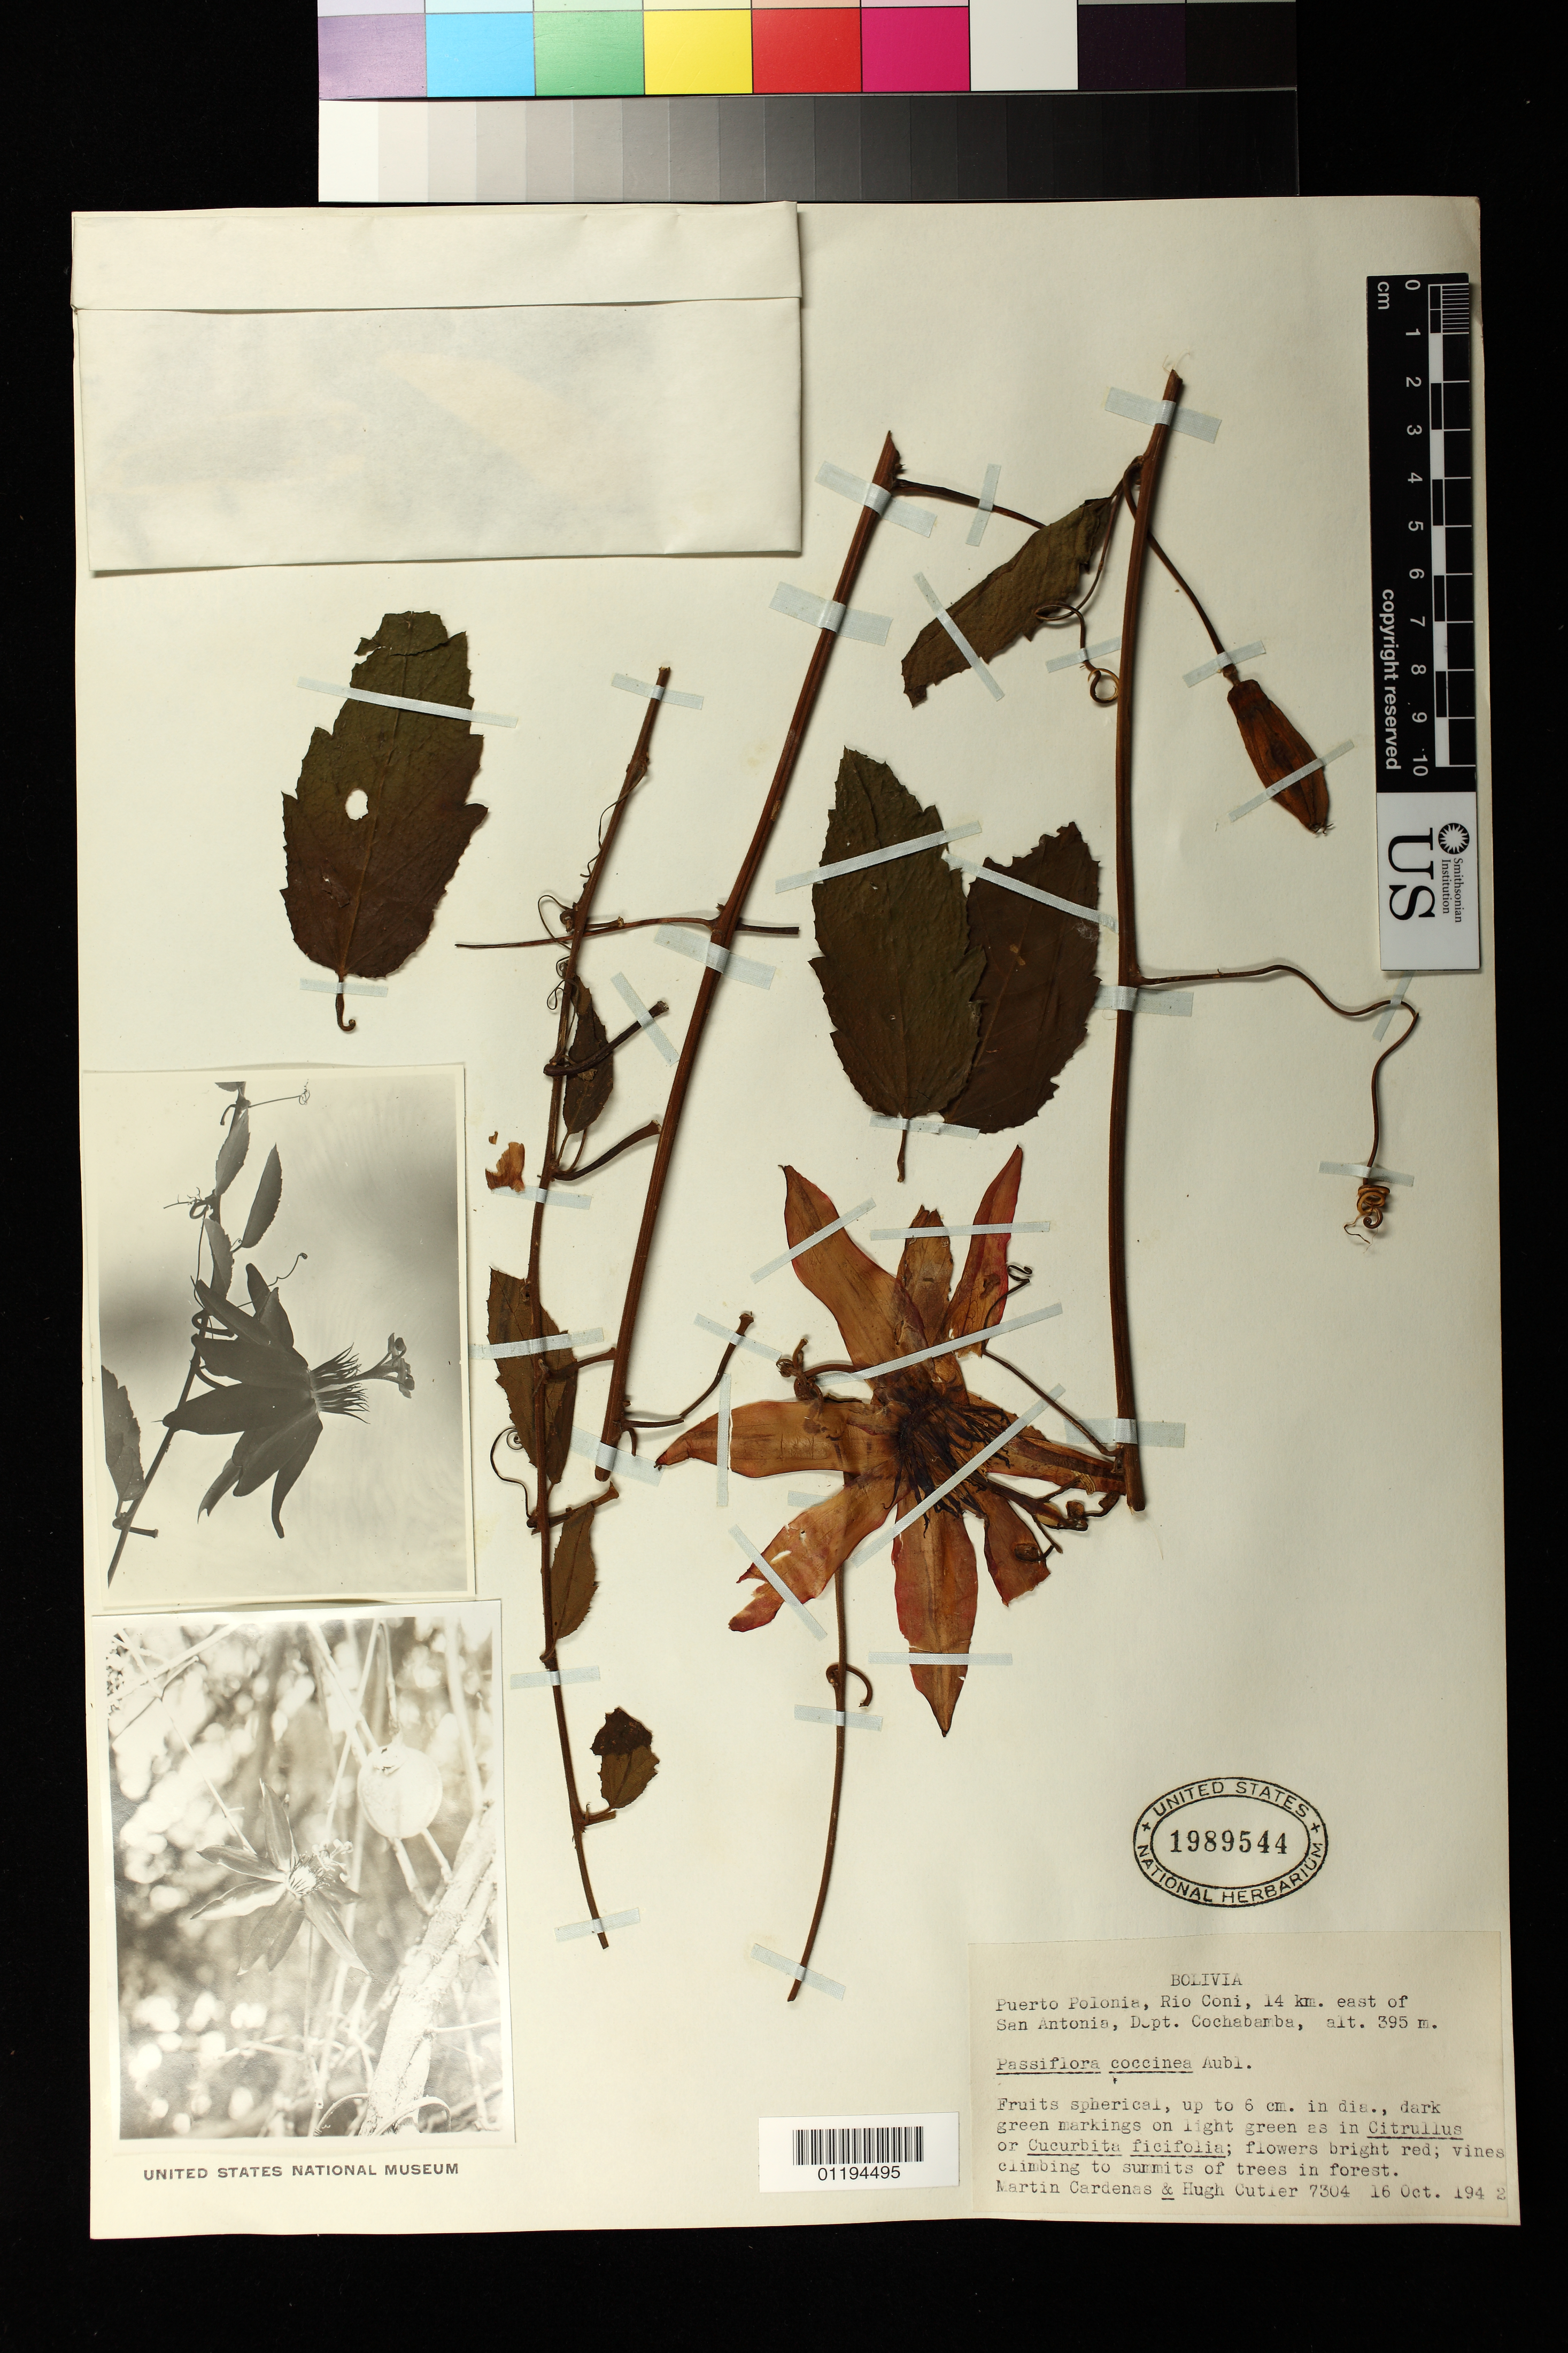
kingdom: Plantae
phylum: Tracheophyta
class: Magnoliopsida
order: Malpighiales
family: Passifloraceae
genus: Passiflora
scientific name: Passiflora coccinea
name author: Aubl.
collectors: M. Cárdenas & H. C. Cutler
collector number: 7304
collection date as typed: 16 Oct 1942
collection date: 1942-10-16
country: Bolivia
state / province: Cochabamba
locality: Puerto Polonia, Rio Coni, 14 km. east of San Antonio, Dept. Cochabamba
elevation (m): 395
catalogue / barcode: US 1989544